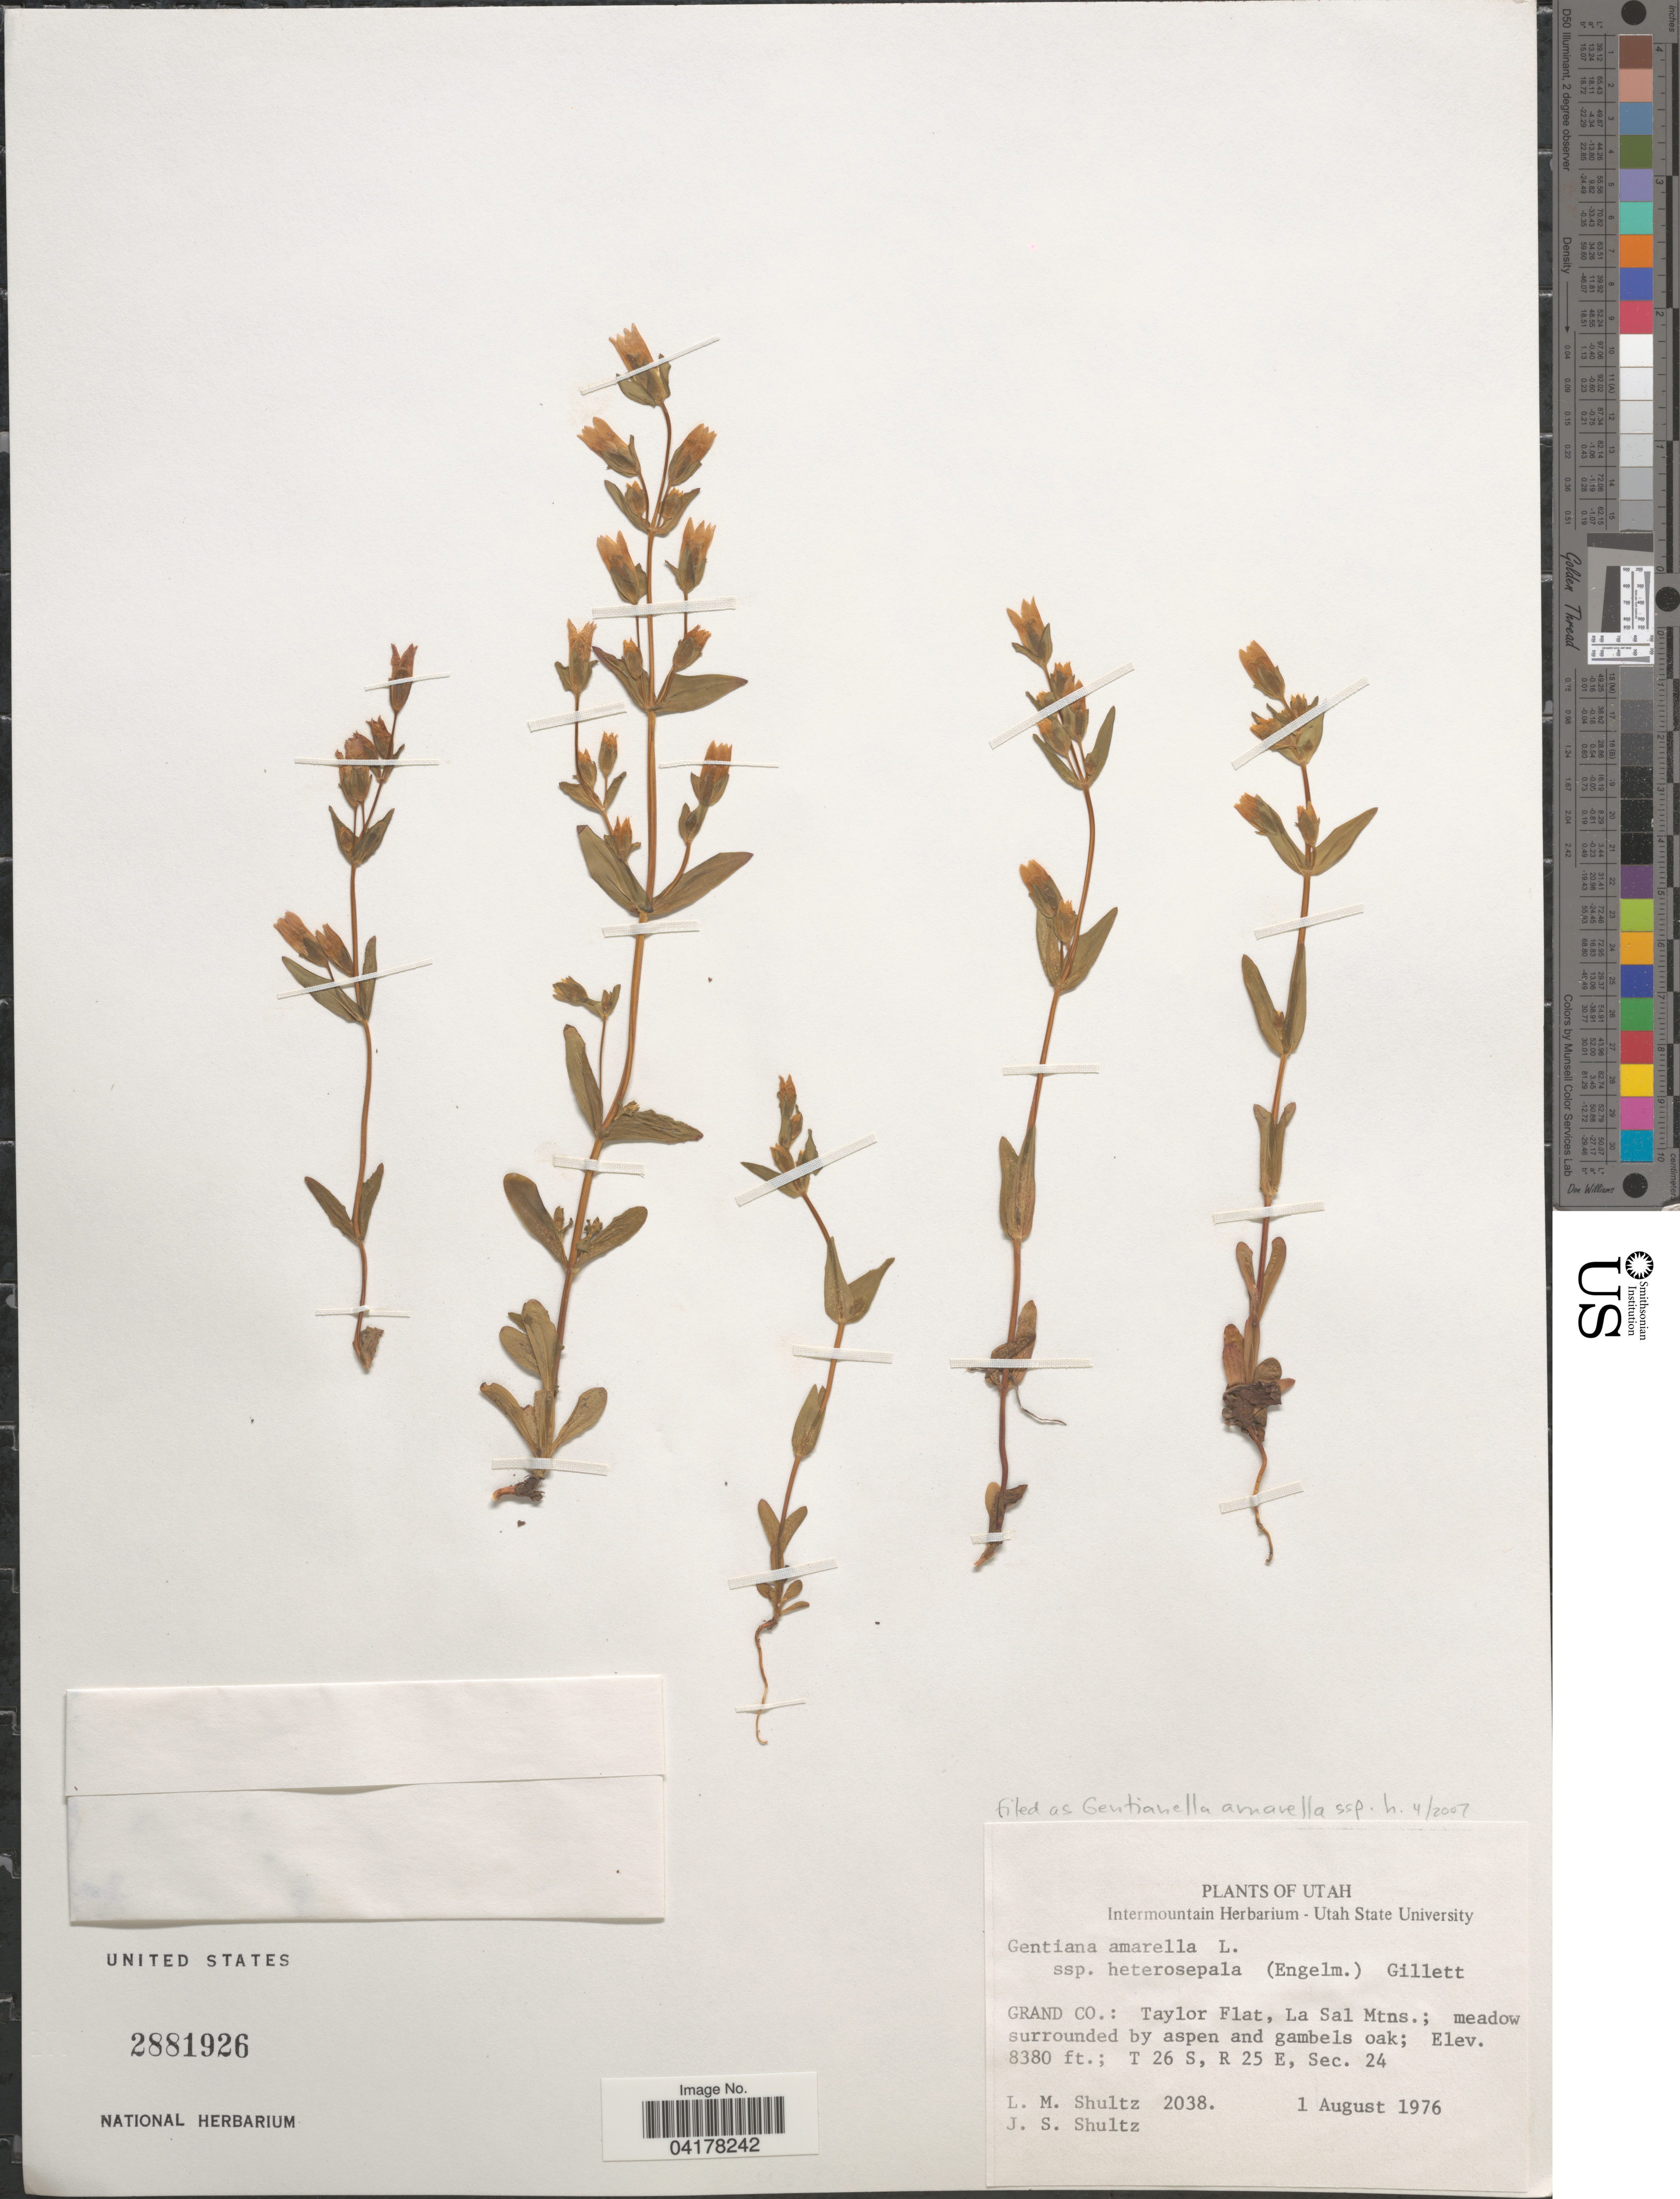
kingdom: Plantae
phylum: Tracheophyta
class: Magnoliopsida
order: Gentianales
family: Gentianaceae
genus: Gentiana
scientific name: Gentiana amarella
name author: L.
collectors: L. Shultz & J. Shultz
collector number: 2038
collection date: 1976-08-01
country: United States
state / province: Utah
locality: Grand Co.: Taylor Flat, La Sal Mtns.; meadow surrounded by aspen and gambels oak; T 26 S, R 25 E, Sec. 24.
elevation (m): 2554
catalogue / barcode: US 2881926